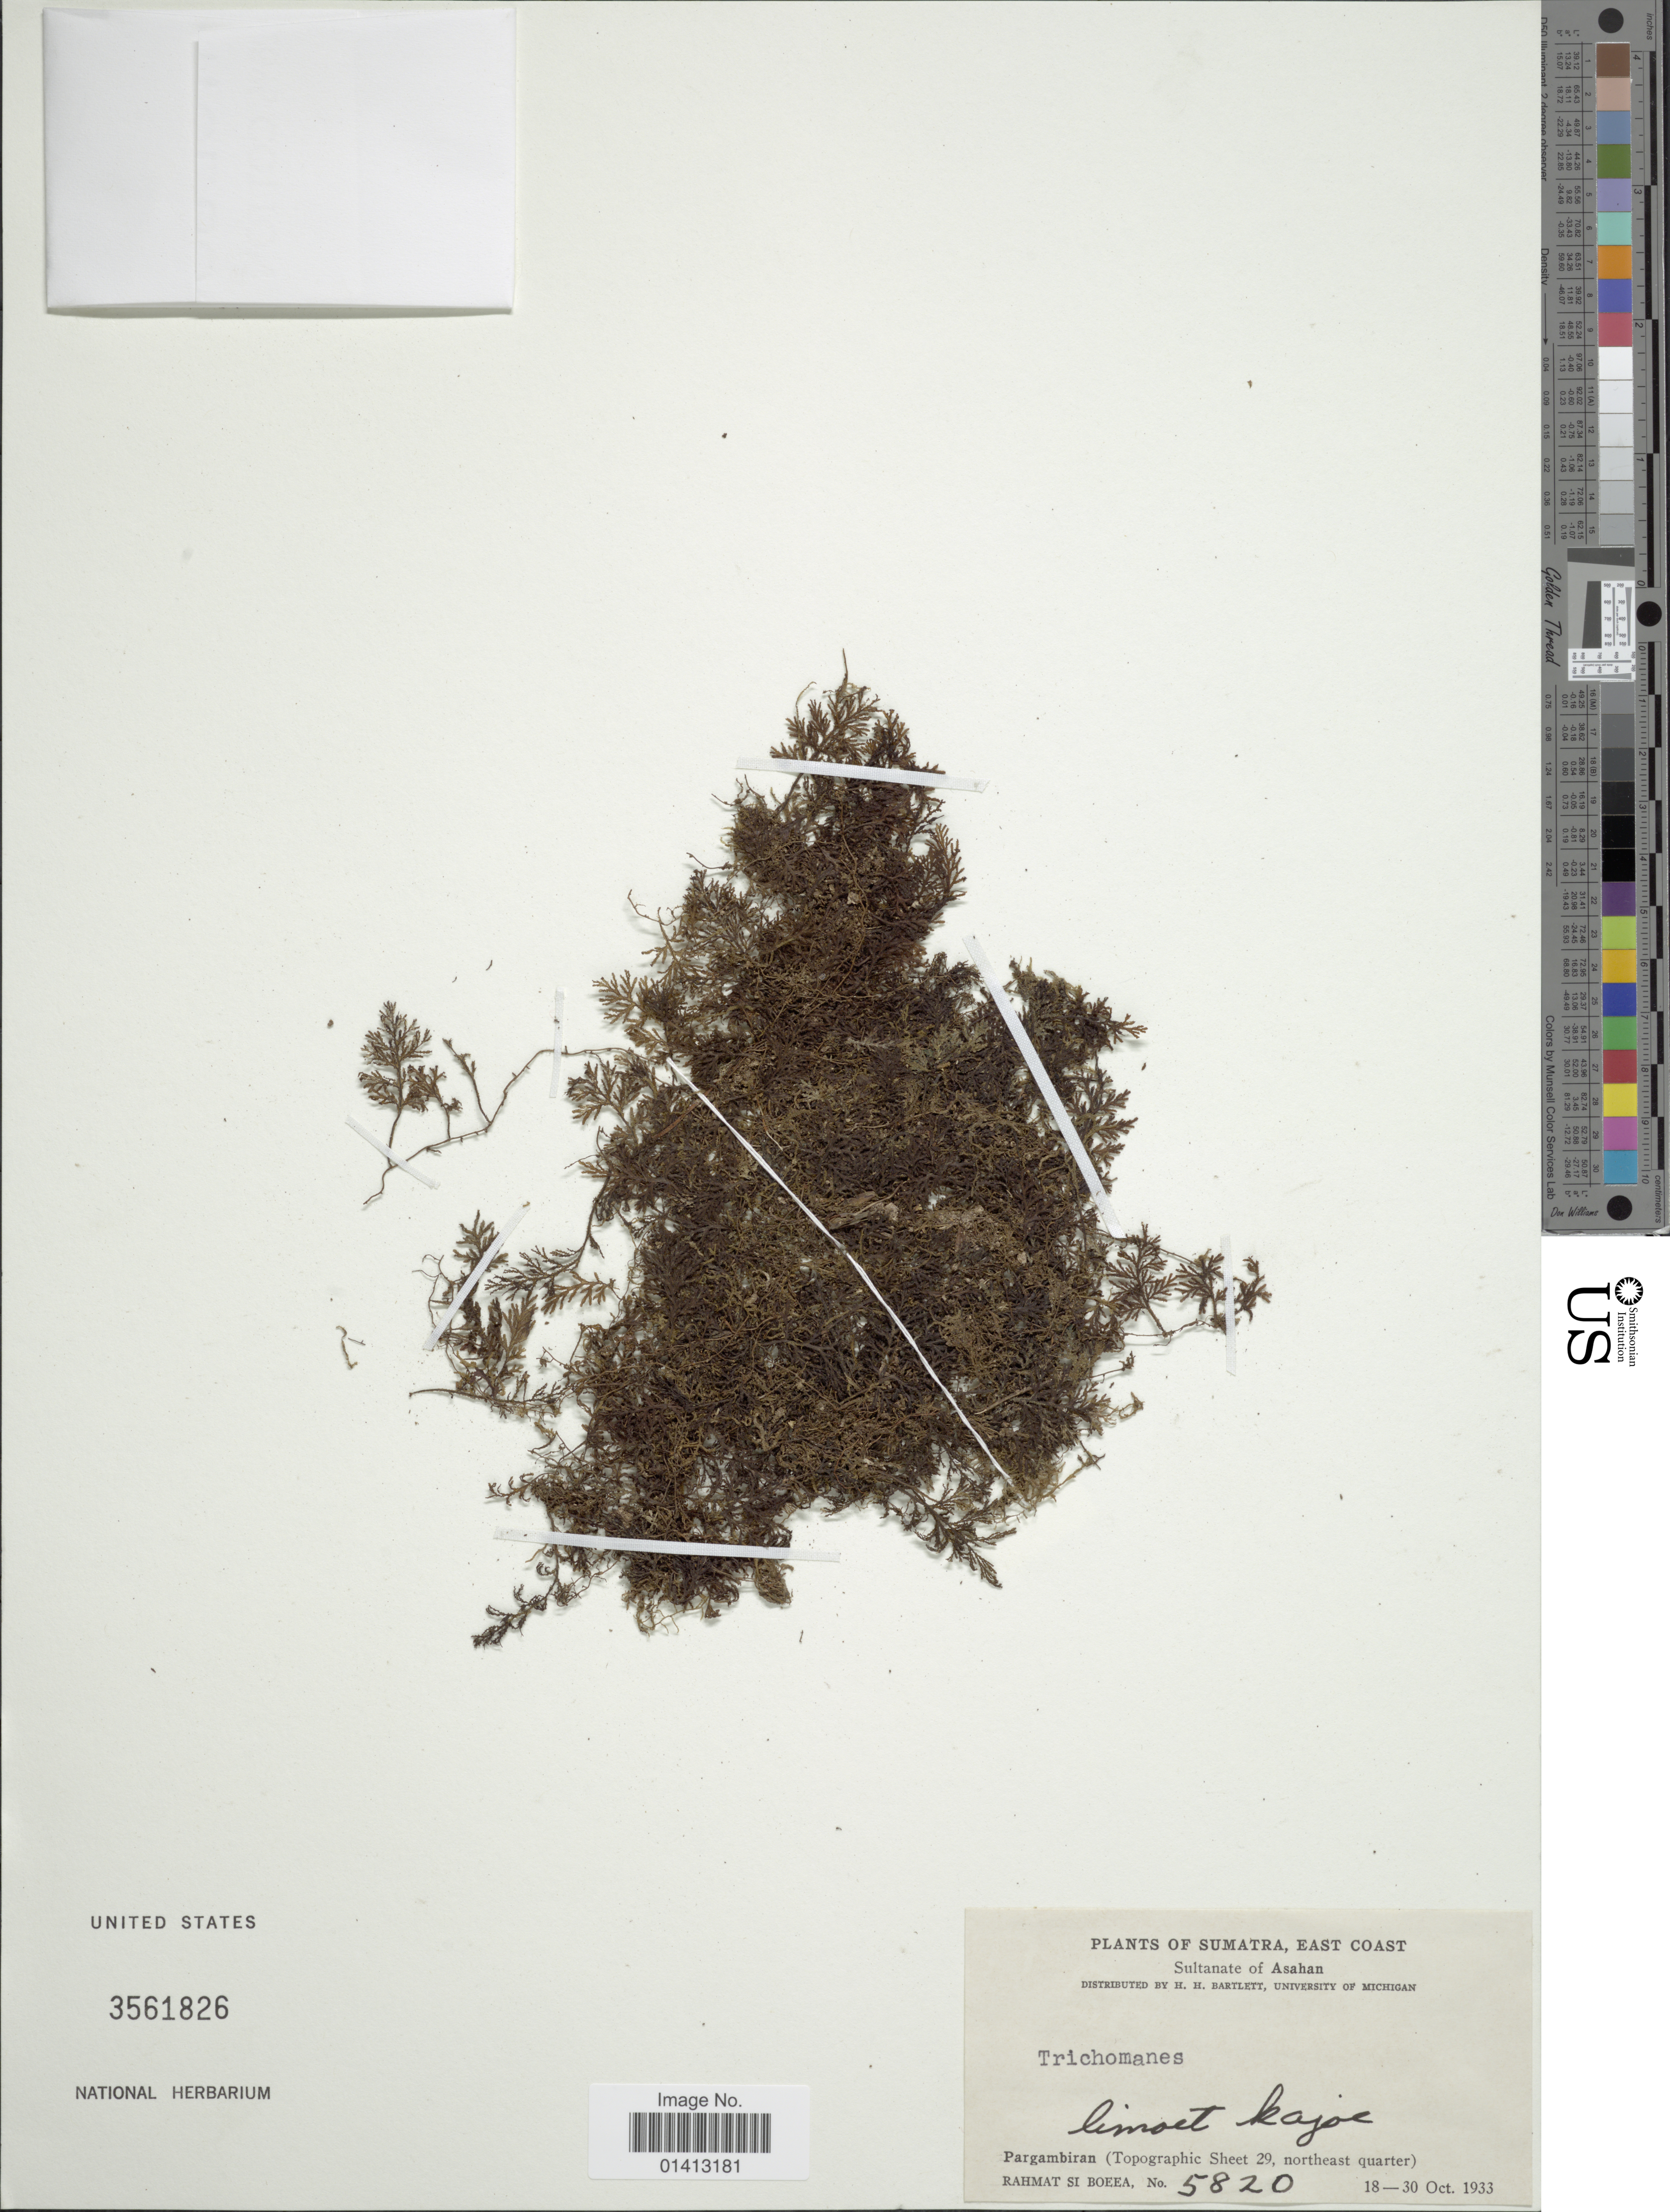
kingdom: Plantae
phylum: Tracheophyta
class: Polypodiopsida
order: Hymenophyllales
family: Hymenophyllaceae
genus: Crepidomanes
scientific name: Crepidomanes sp.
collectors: Rahmat Si Boeea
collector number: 5820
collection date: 1933-10-18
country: Indonesia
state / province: Sumatra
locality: Sultanate of Asahan, Limoet Kajoe, East Coast, Pargambiran (Topographic Sheet 29, northeast quarter)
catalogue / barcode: US 3561826